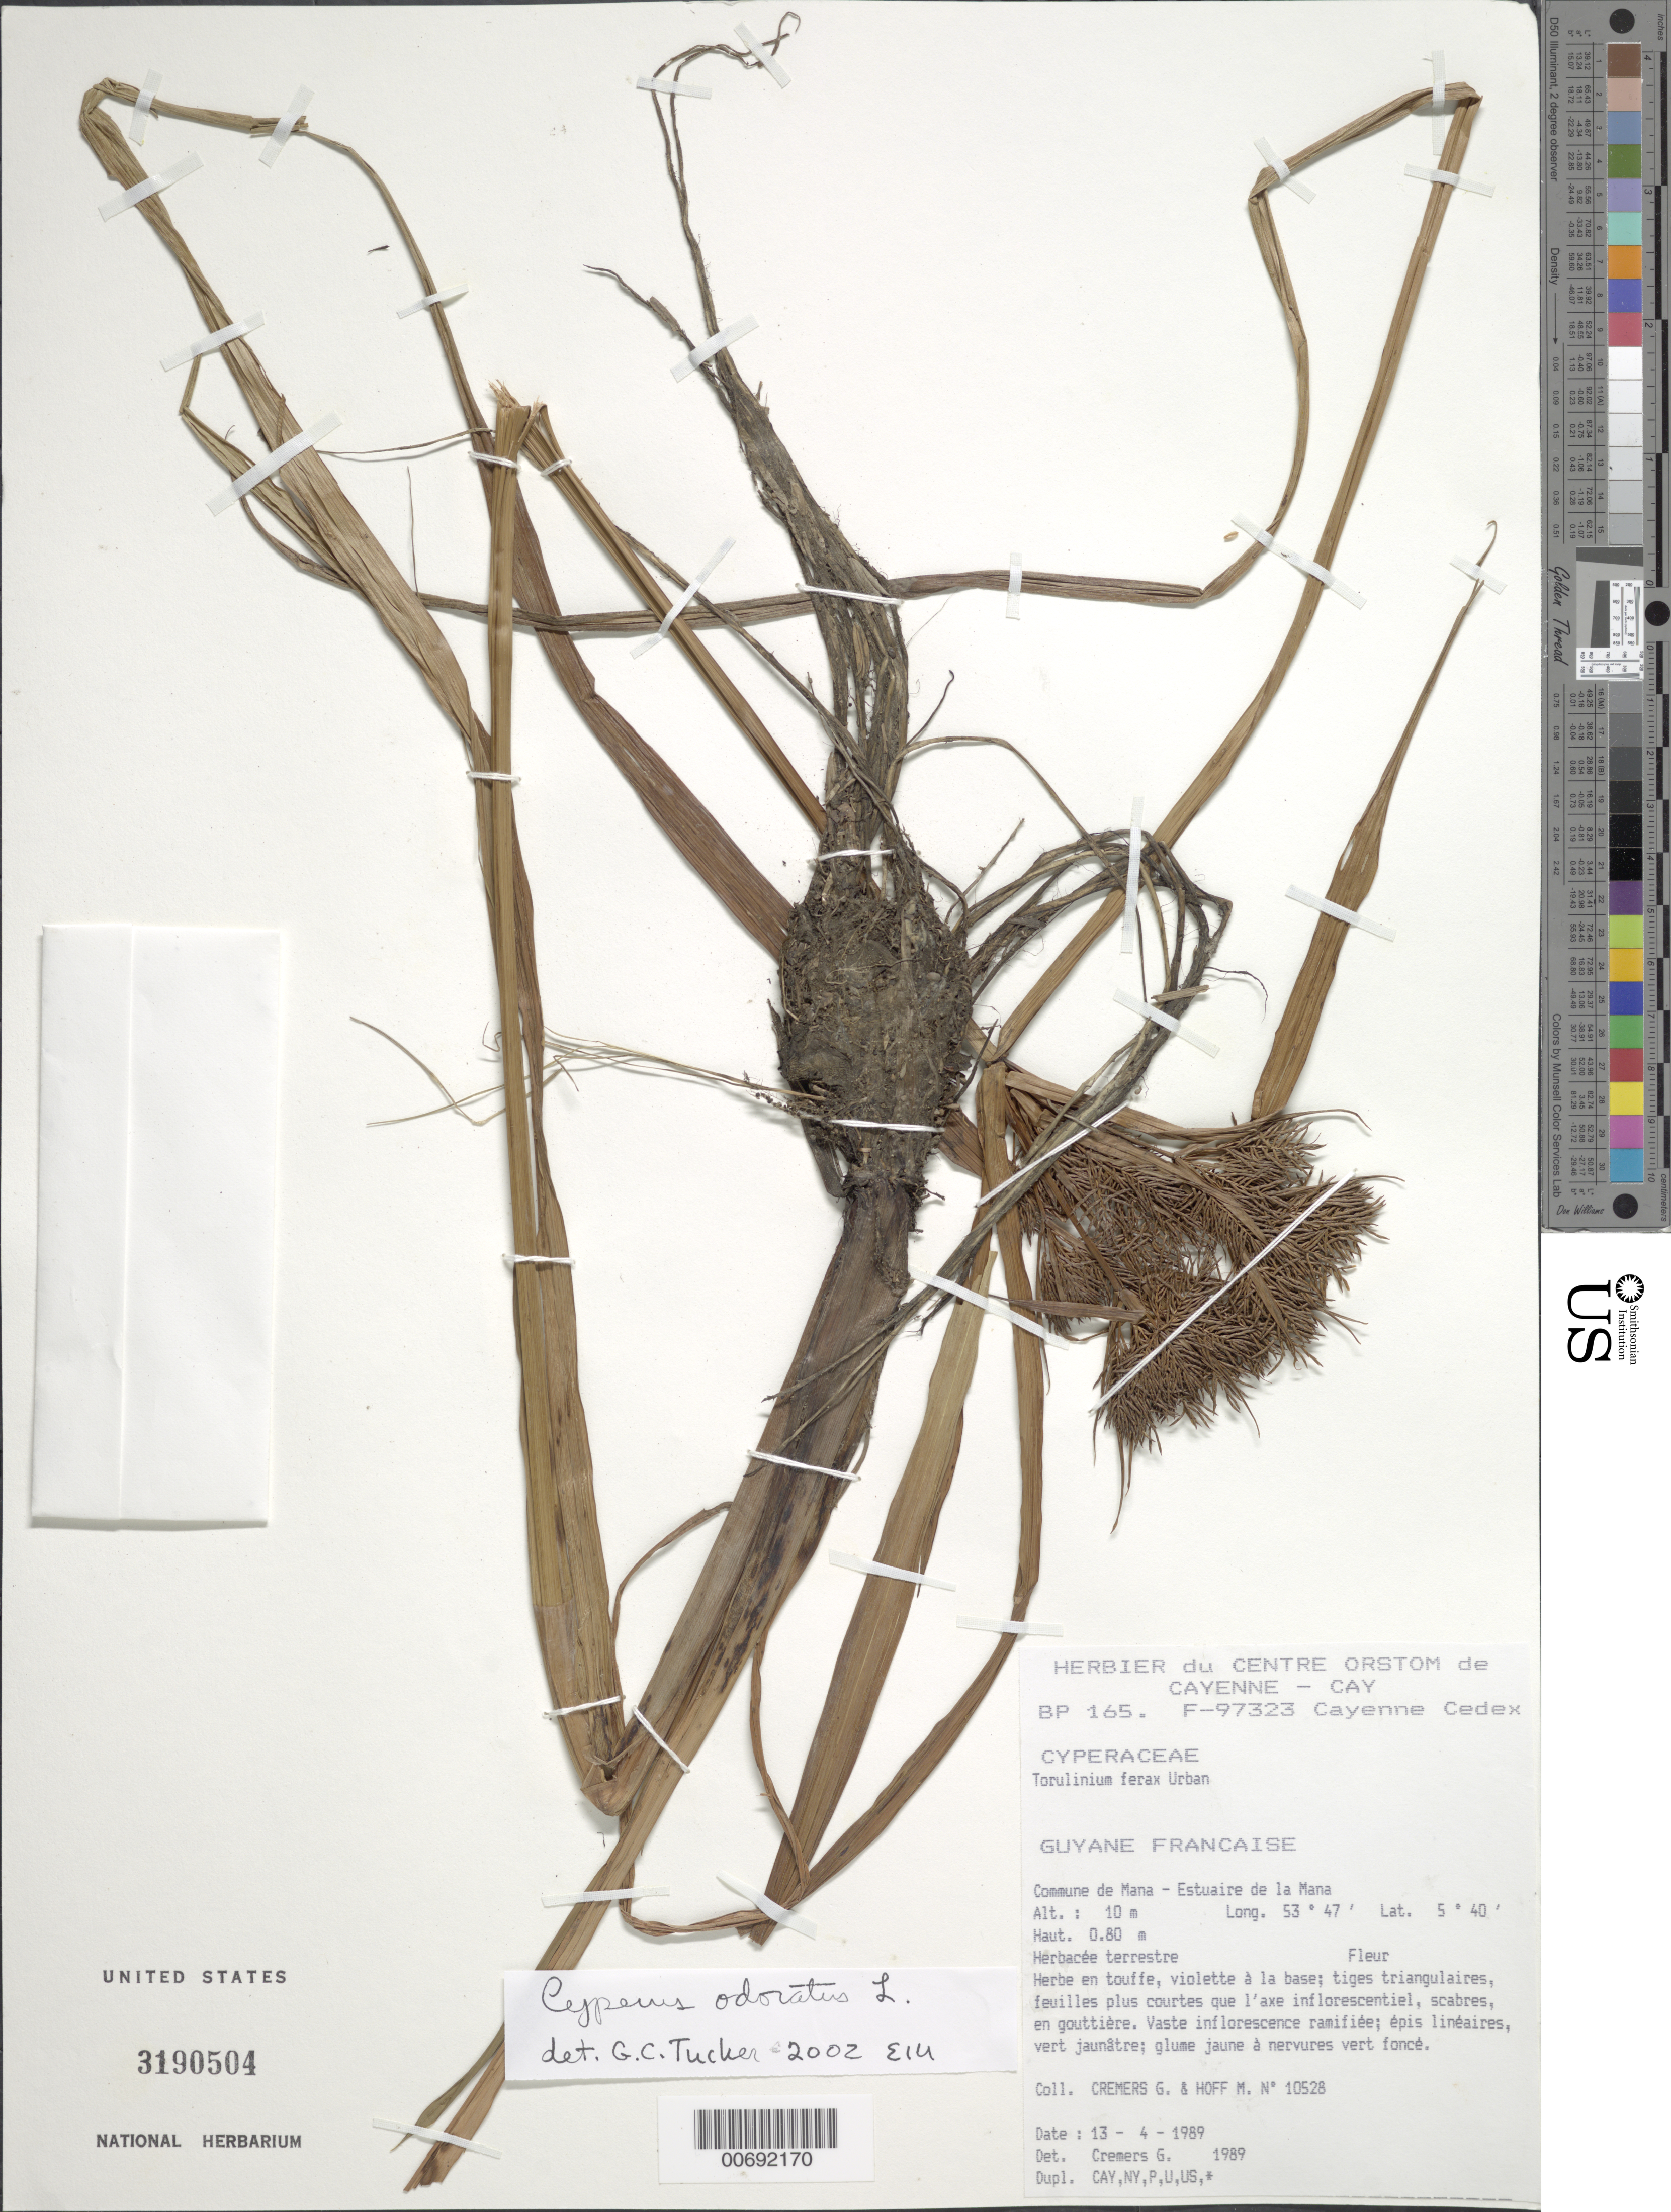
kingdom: Plantae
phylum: Tracheophyta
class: Liliopsida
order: Poales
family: Cyperaceae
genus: Cyperus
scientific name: Cyperus odoratus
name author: L.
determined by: Tucker, G. C.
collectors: G. Cremers & M. Hoff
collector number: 10528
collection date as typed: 13-Apr-89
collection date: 1989-04-13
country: French Guiana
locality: Commune de Mana, Estuaire de la Mana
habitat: Estuaire de la Mana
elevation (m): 10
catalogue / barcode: US 3190504